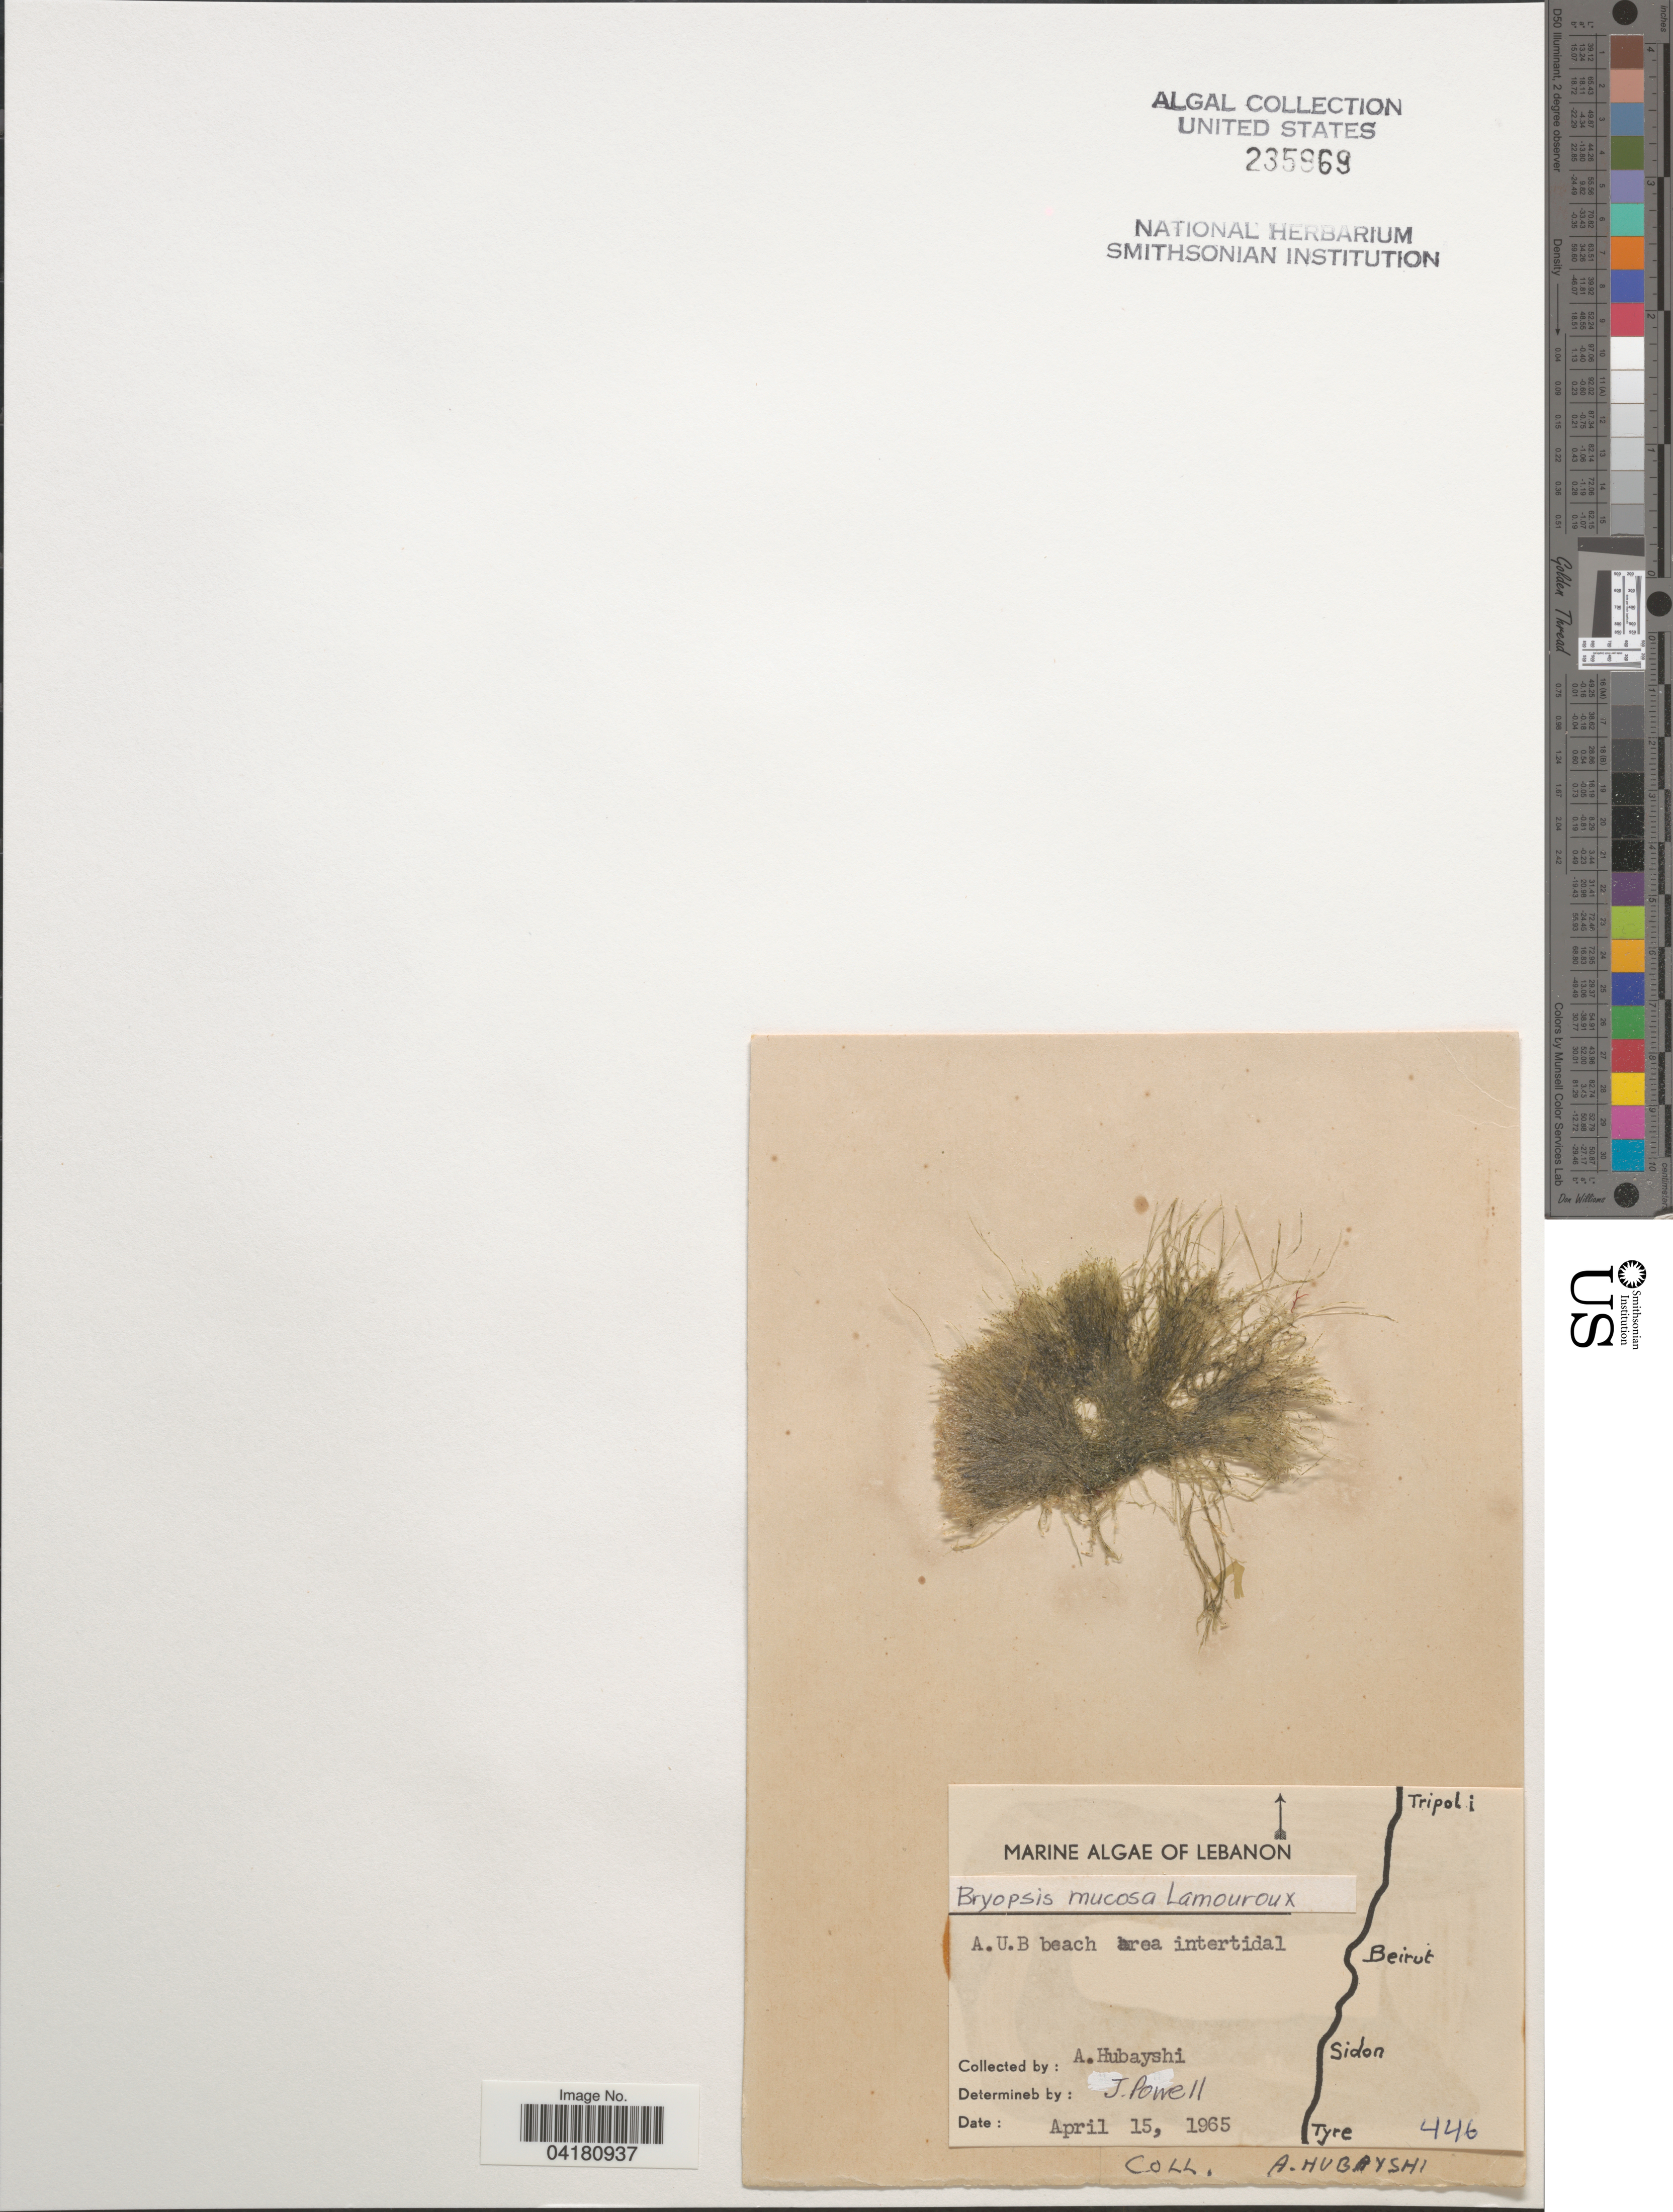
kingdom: Plantae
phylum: Chlorophyta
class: Ulvophyceae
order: Bryopsidales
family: Bryopsidaceae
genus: Bryopsis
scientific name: Bryopsis muscosa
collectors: A. Hubayshi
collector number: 446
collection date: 1965-04-15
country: Lebanon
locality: A.U.B beach area intertidal.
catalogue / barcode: US 235969